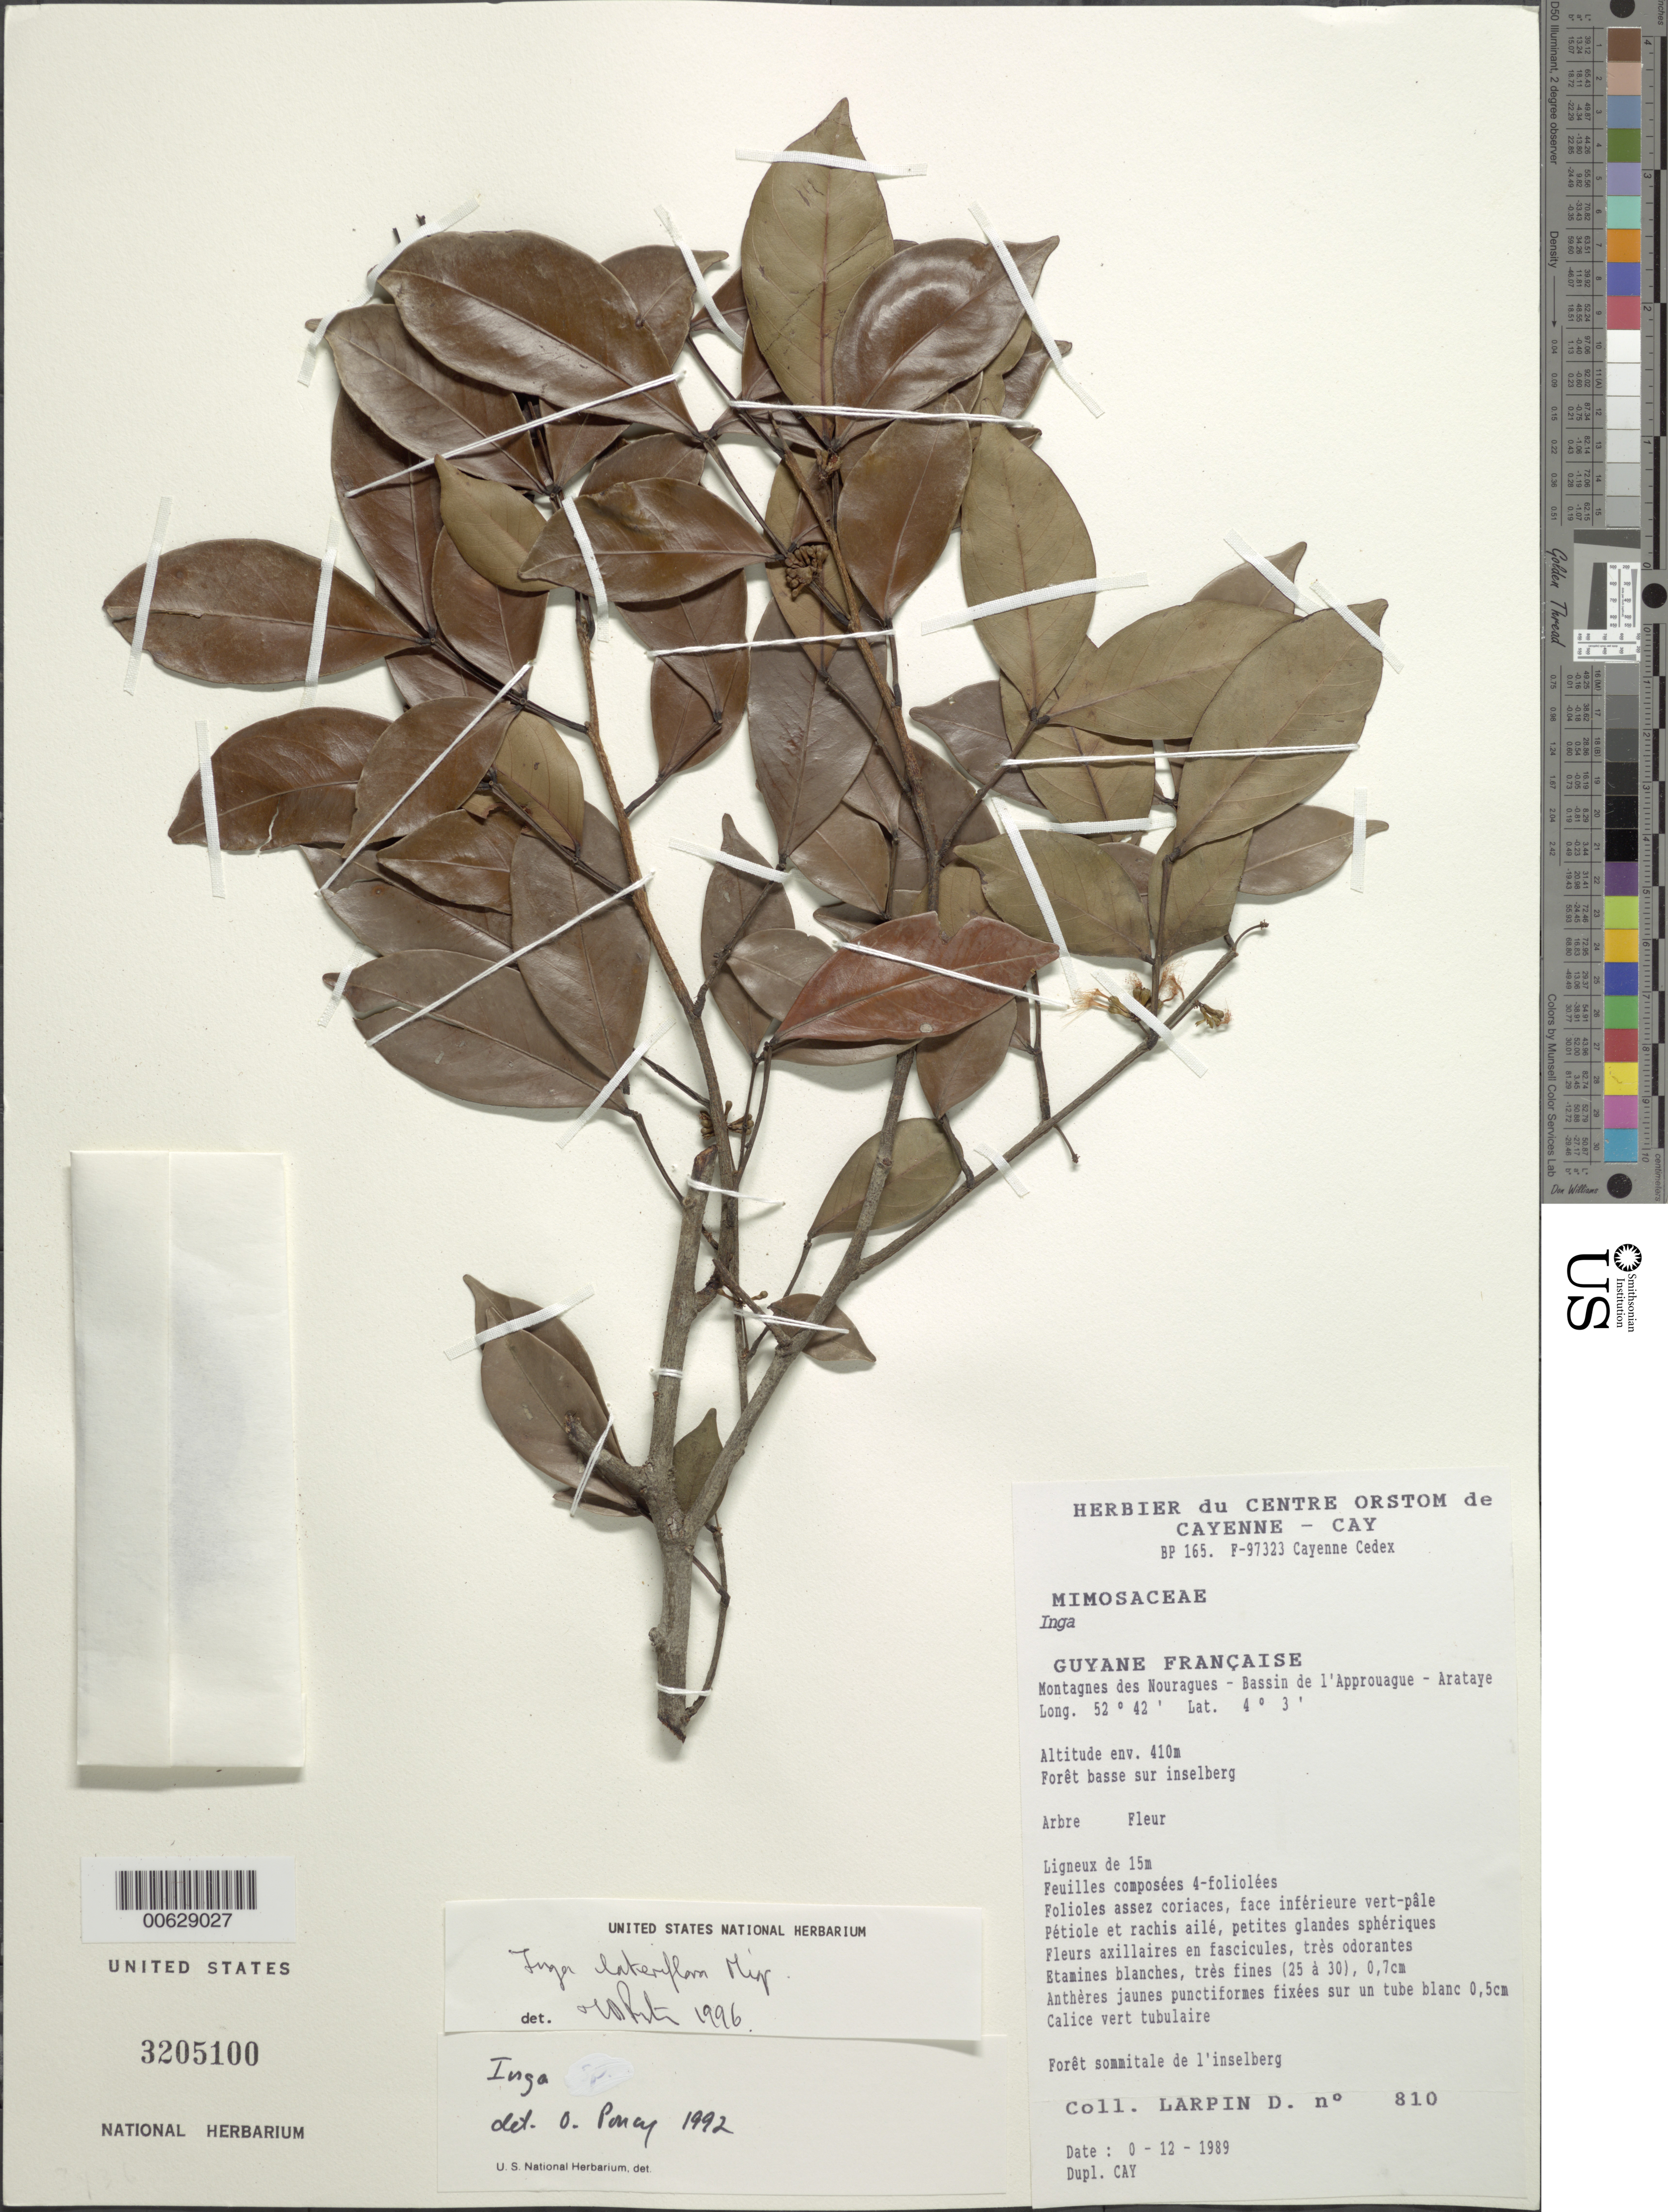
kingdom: Plantae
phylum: Tracheophyta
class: Magnoliopsida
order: Fabales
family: Fabaceae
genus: Inga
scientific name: Inga lateriflora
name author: Miq.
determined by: Pennington, --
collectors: D. Larpin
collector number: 810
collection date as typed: Dec-89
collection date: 1989-12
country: French Guiana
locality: Station des Nouragues, Bassin de l'Approuague, Arataye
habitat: Foret basse sur inselberg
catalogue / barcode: US 3205100